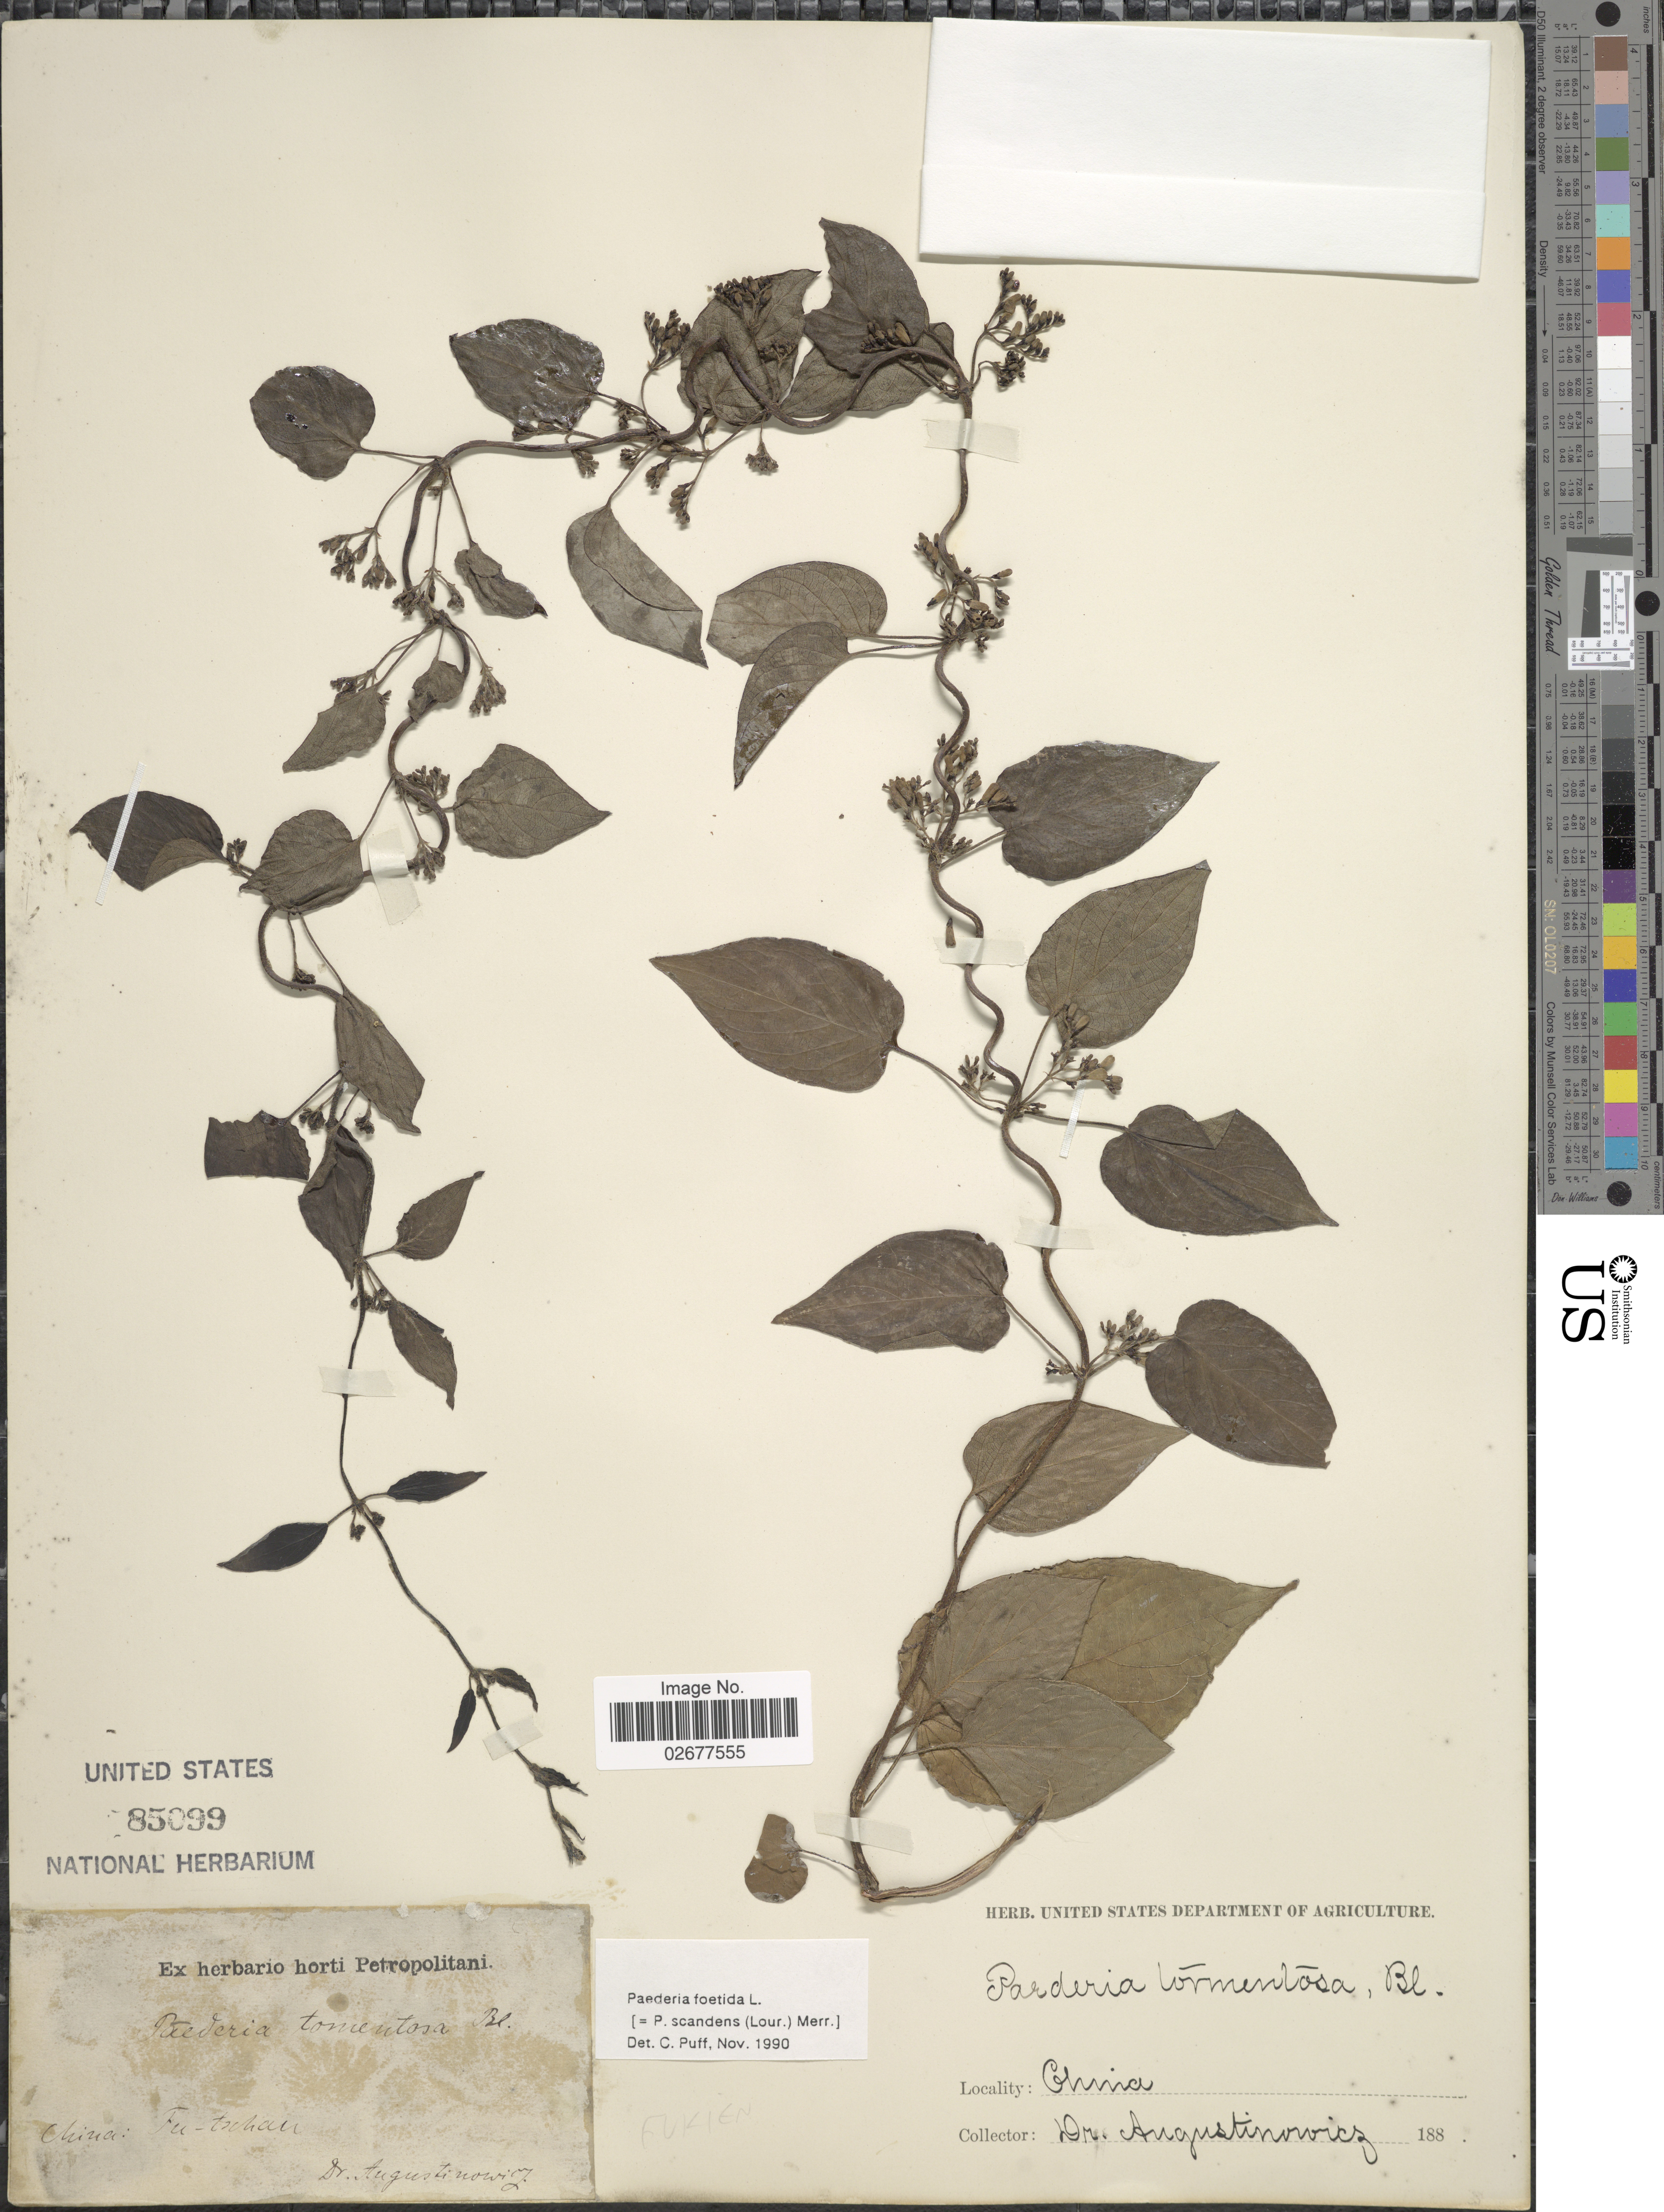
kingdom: Plantae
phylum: Tracheophyta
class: Magnoliopsida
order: Gentianales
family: Rubiaceae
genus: Paederia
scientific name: Paederia foetida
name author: Wall.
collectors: Augustinowicz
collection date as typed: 188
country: China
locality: Fu-tschan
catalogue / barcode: US 85099